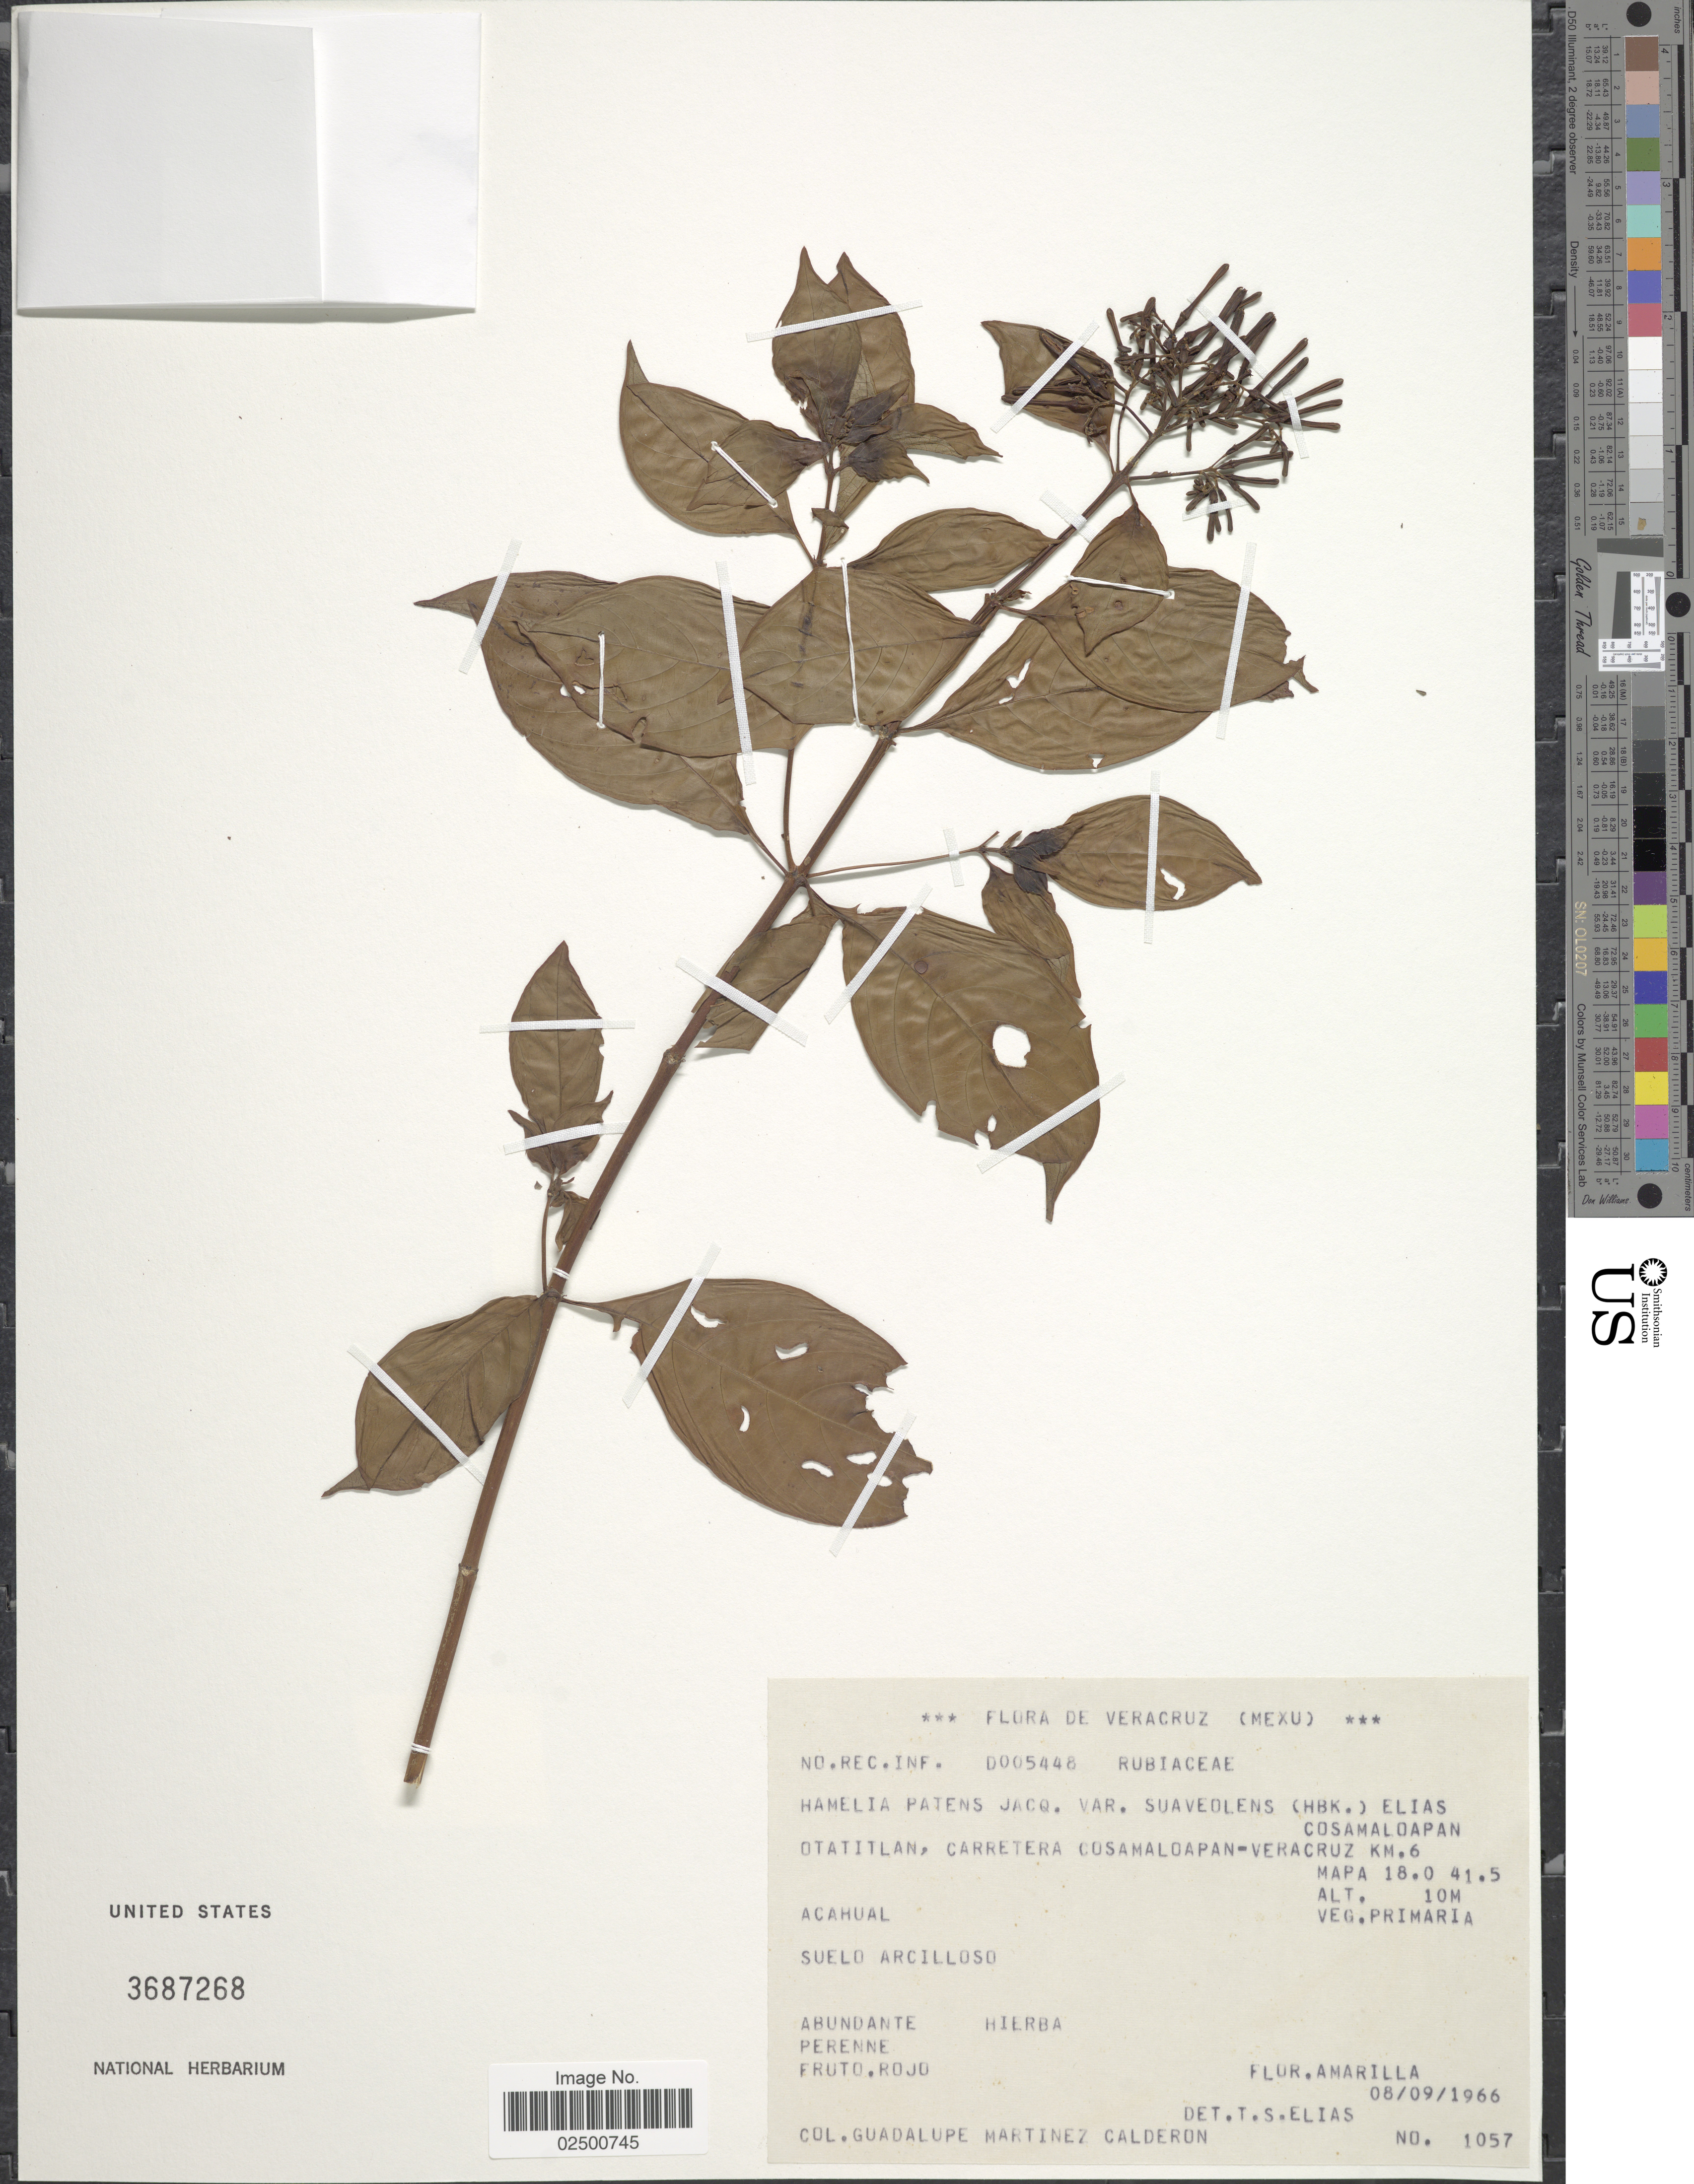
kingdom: Plantae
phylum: Tracheophyta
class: Magnoliopsida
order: Gentianales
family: Rubiaceae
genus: Hamelia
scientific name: Hamelia patens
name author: Jacq.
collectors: G. Martinez-C.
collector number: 1057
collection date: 1966-09-08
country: Mexico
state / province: Veracruz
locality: Veracruz. Otatitlan, carretera cosamaloapan-Veracruz km.6. Acahual. Suelo Arcilloso.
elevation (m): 10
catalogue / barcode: US 3687268